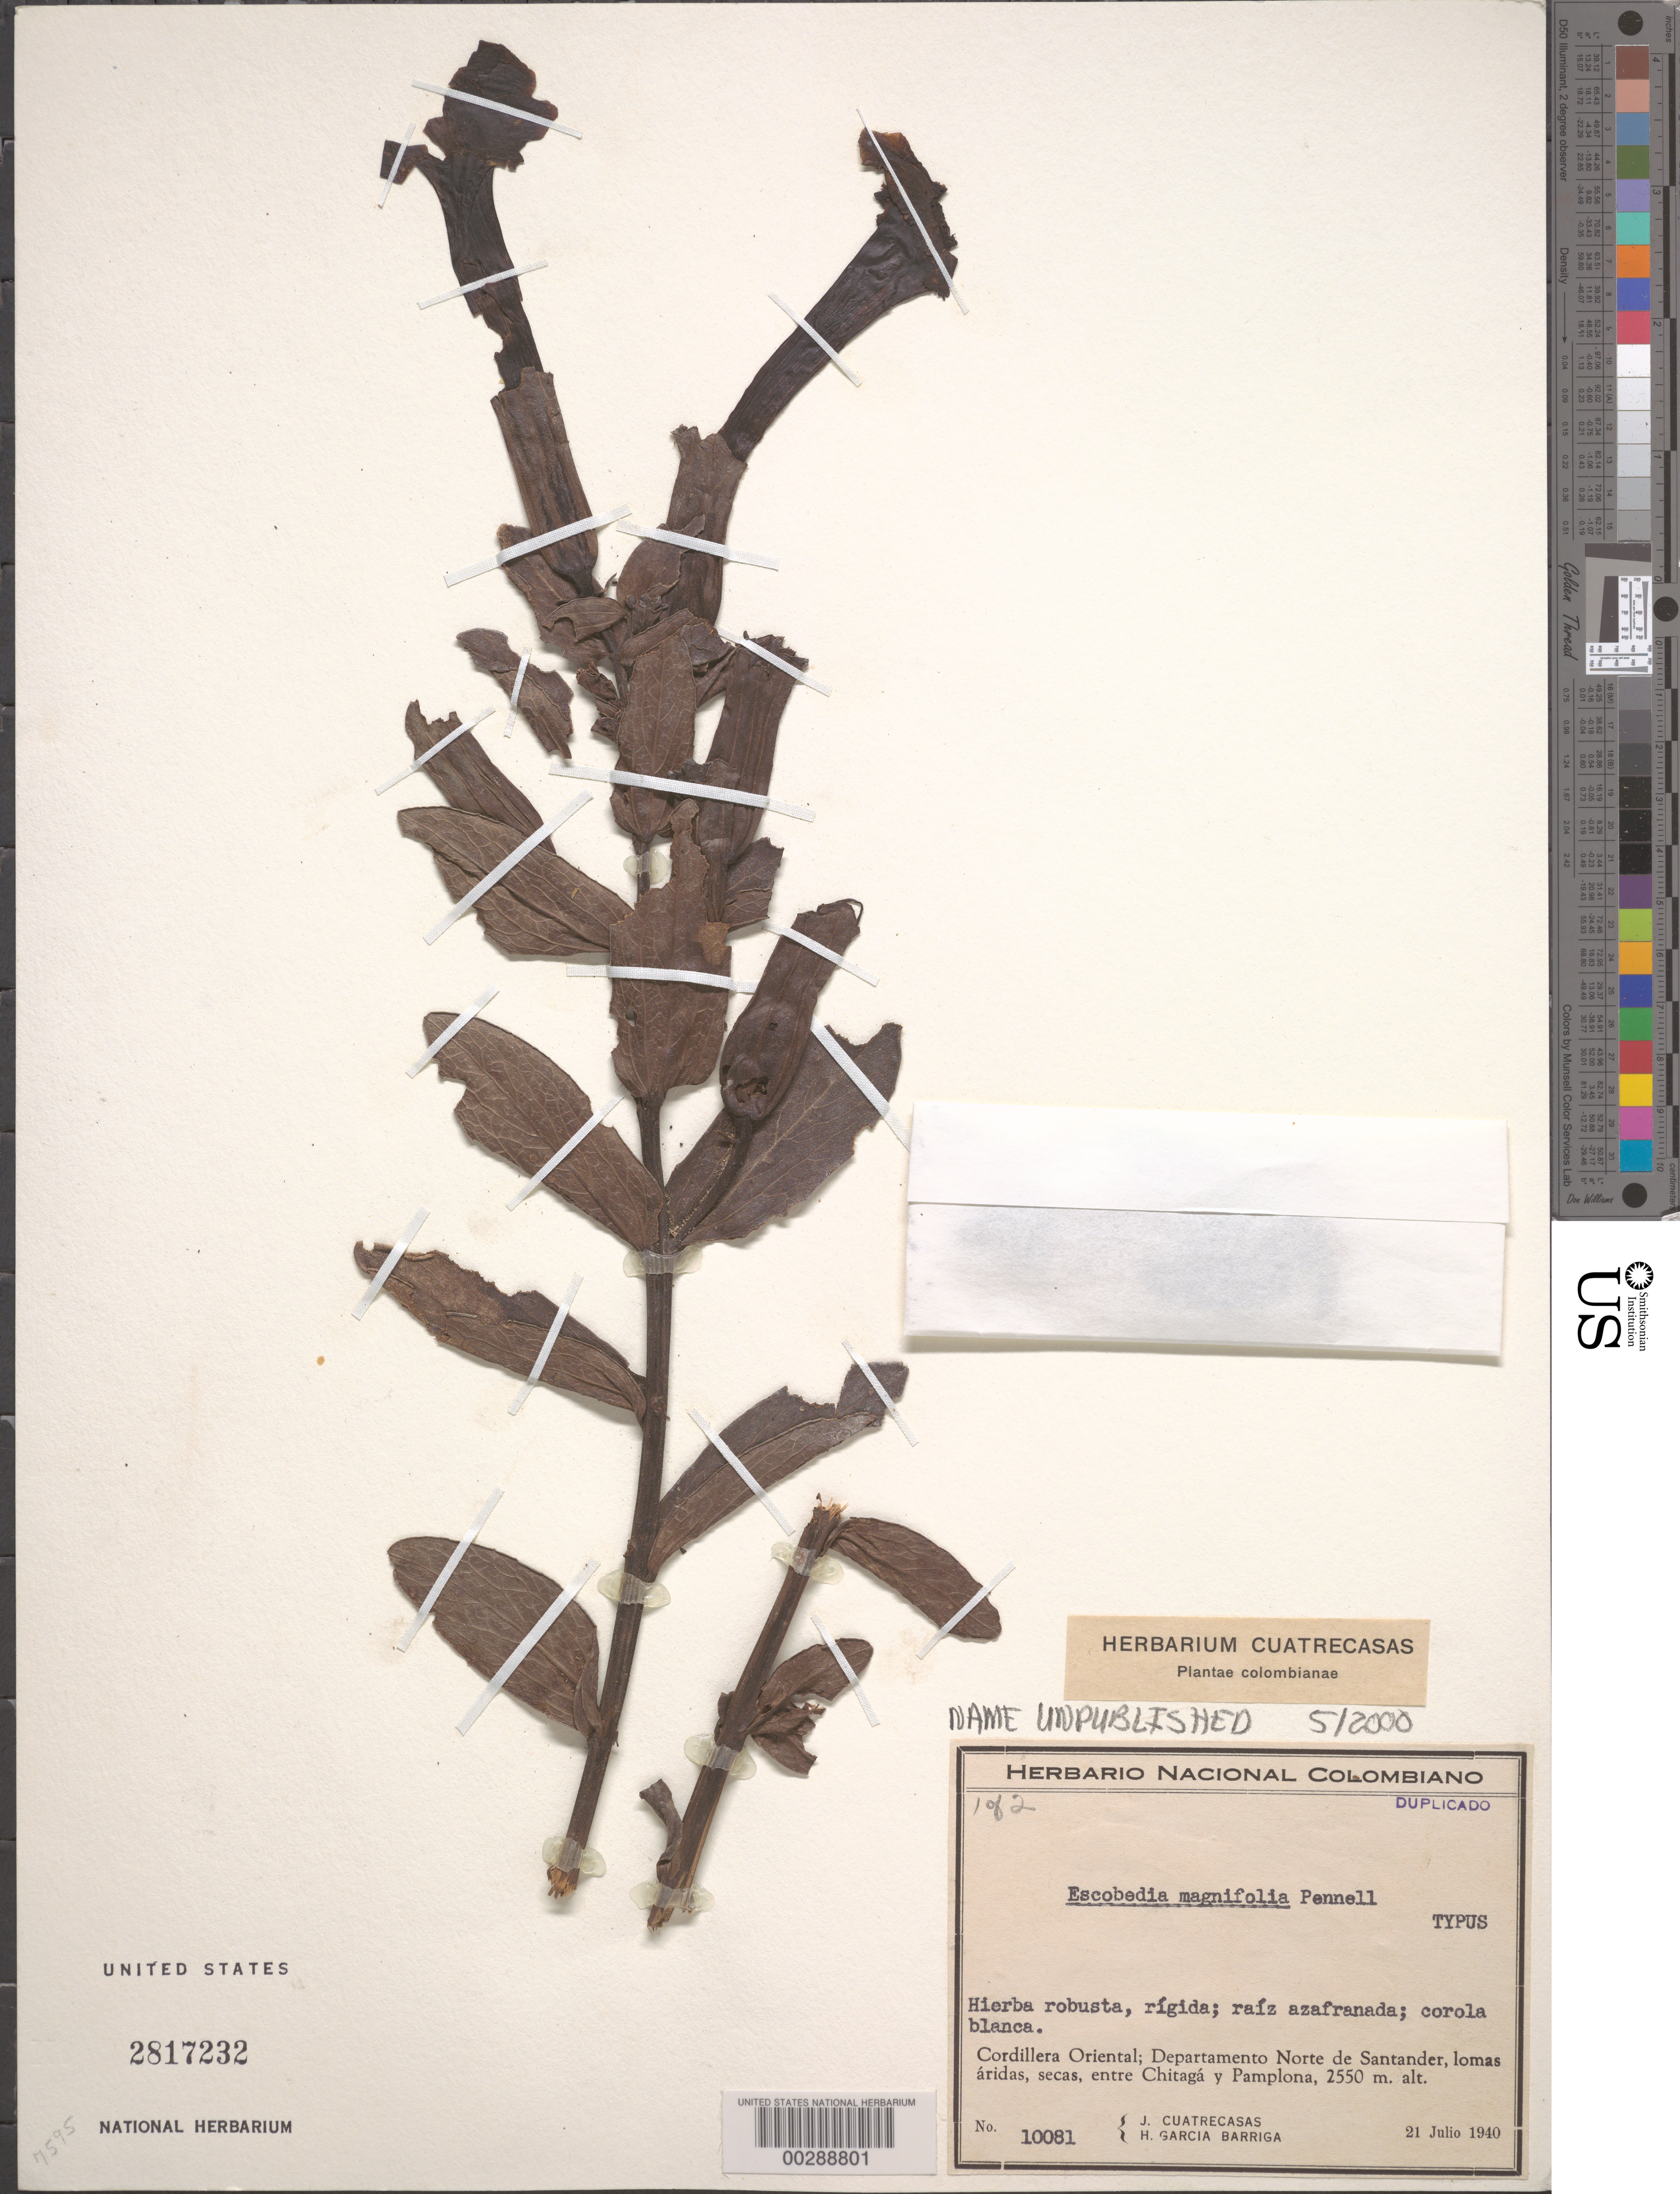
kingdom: Plantae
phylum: Tracheophyta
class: Magnoliopsida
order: Lamiales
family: Orobanchaceae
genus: Escobedia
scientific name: Escobedia sp.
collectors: J. Cuatrecasas & H. García Barriga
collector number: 10081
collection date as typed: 21 Jul 1940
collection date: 1940-07-21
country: Colombia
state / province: Norte de Santander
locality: Cordillera Oriental, Lomas Aridas, between Chitaga and Pamplona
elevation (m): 3000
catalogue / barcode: US 2817232